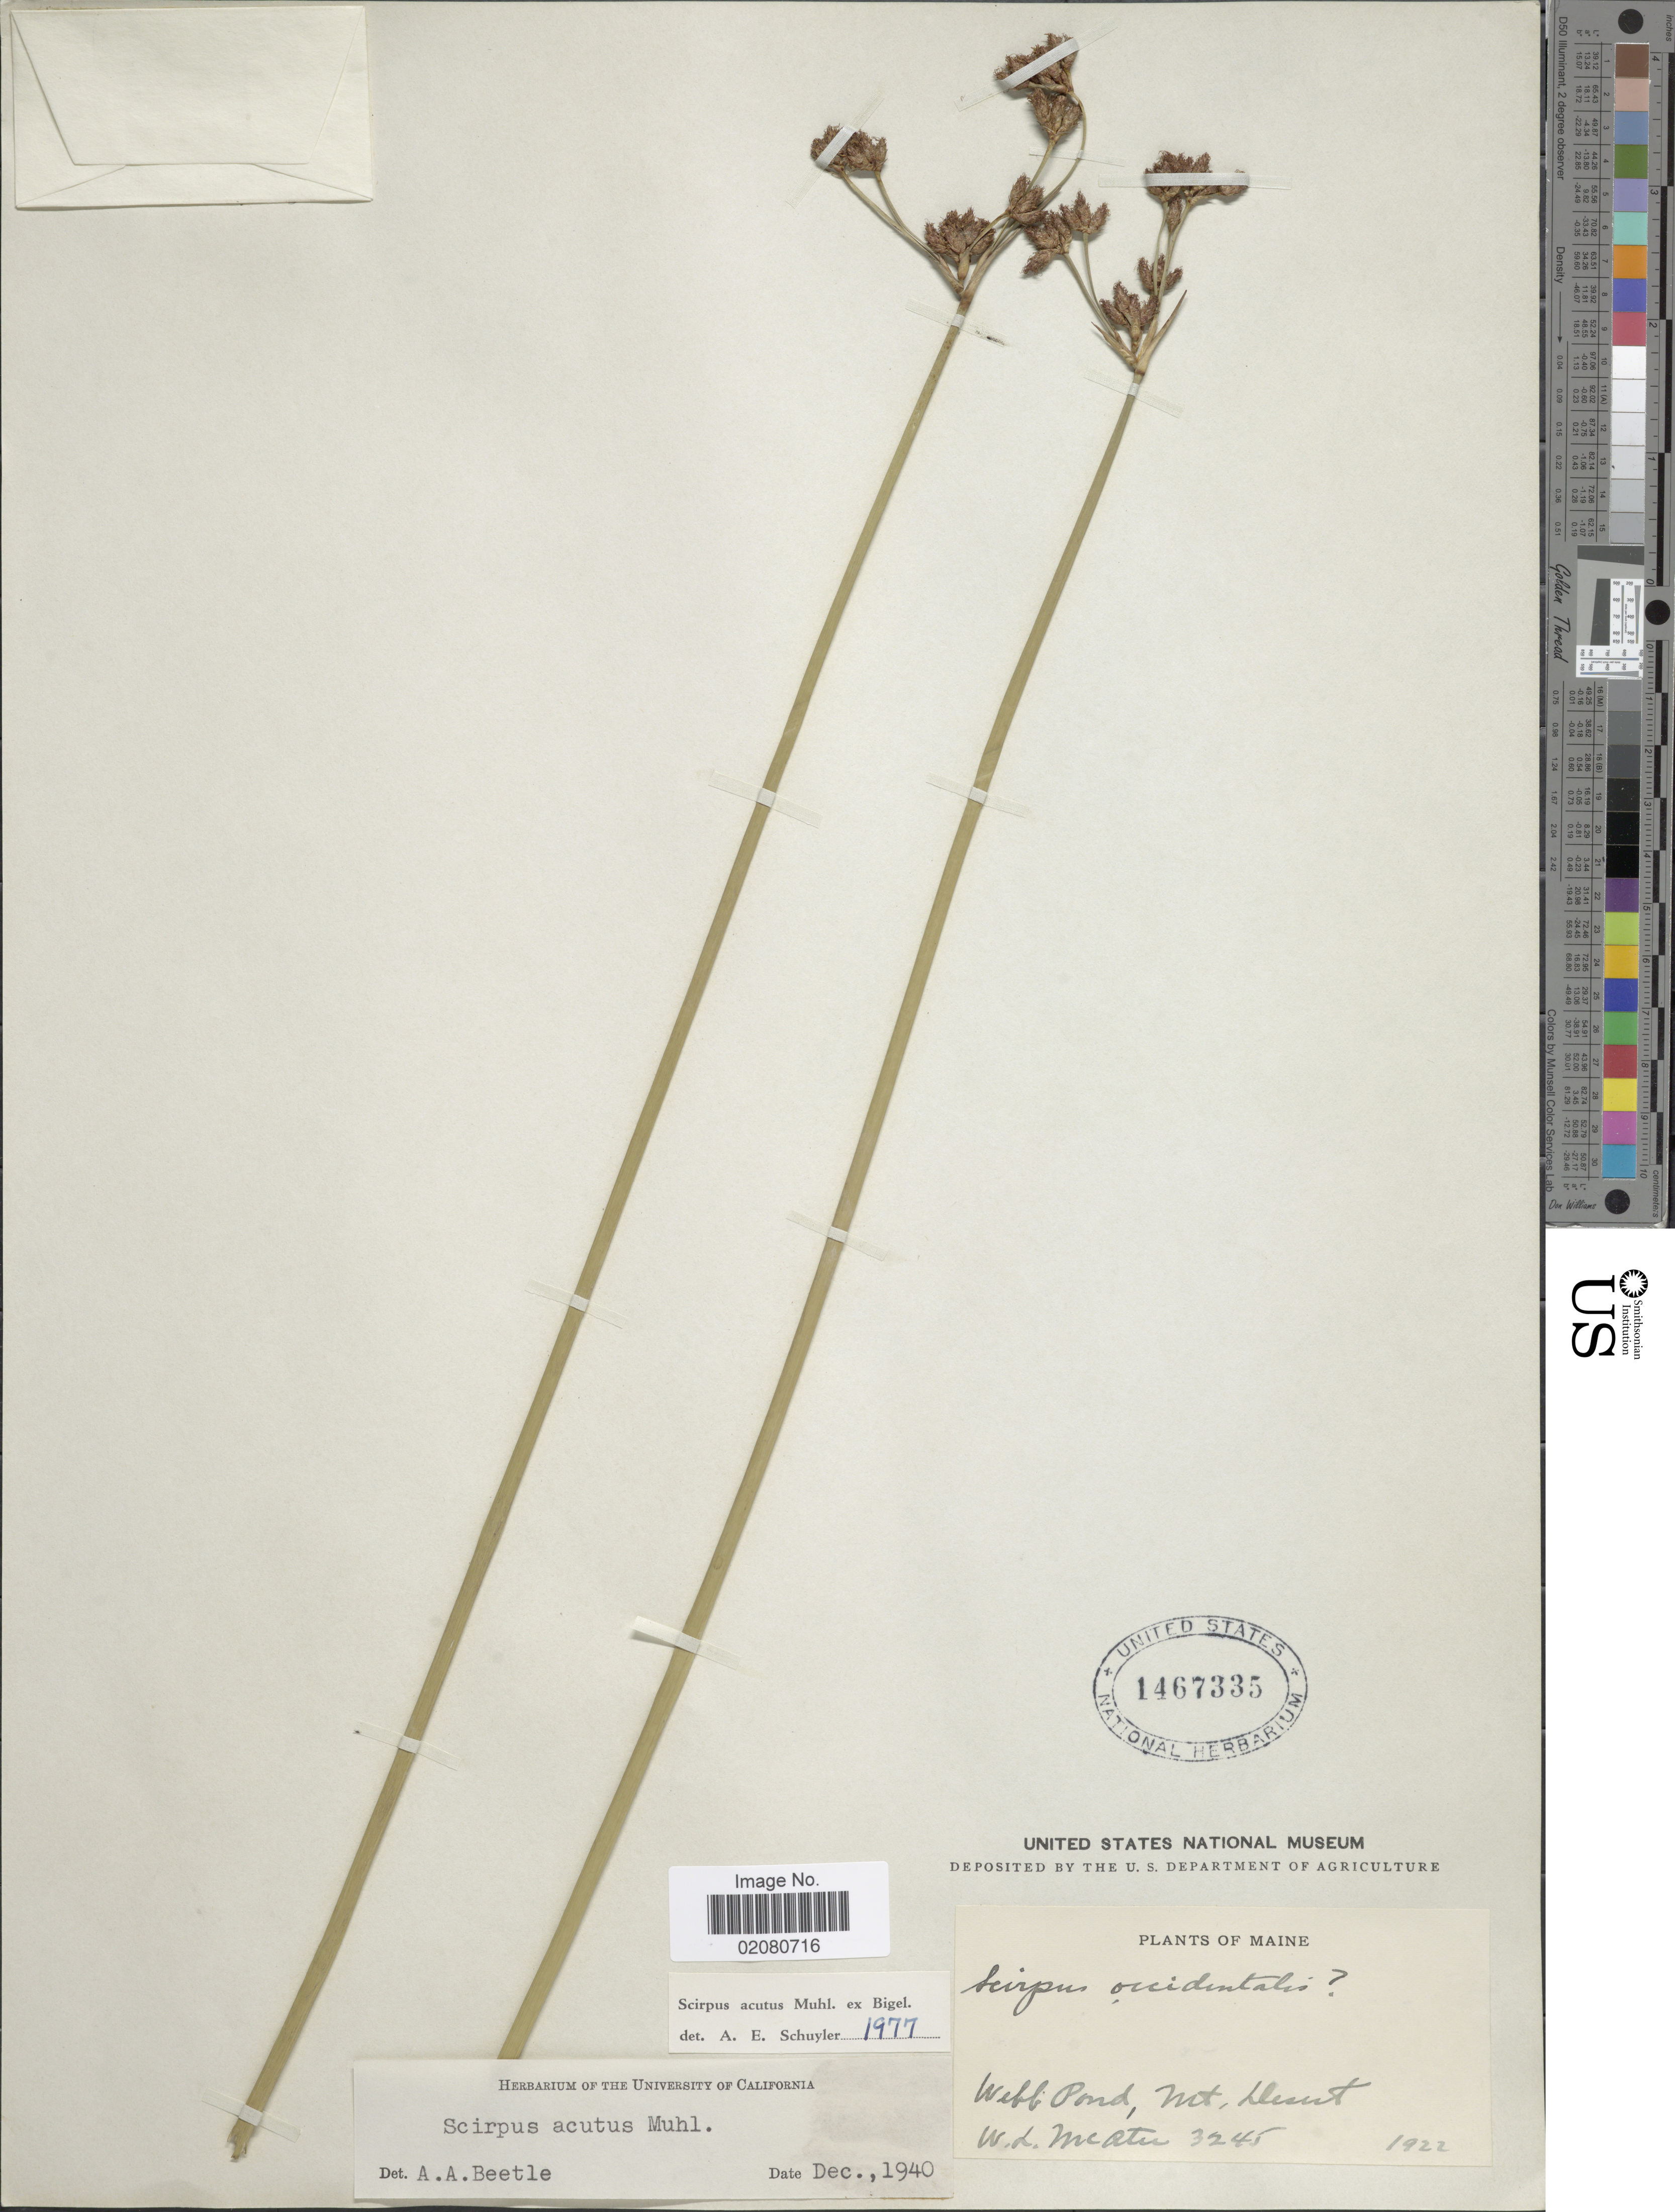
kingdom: Plantae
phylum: Tracheophyta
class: Liliopsida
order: Poales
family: Cyperaceae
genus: Schoenoplectus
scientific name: Schoenoplectus acutus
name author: (Muhl. ex Bigelow) Á. Löve & D. Löve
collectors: W. McAtic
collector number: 3245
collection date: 1922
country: United States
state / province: Maine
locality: Maine, Webb Pond, Mt. Desert.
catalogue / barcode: US 1467335